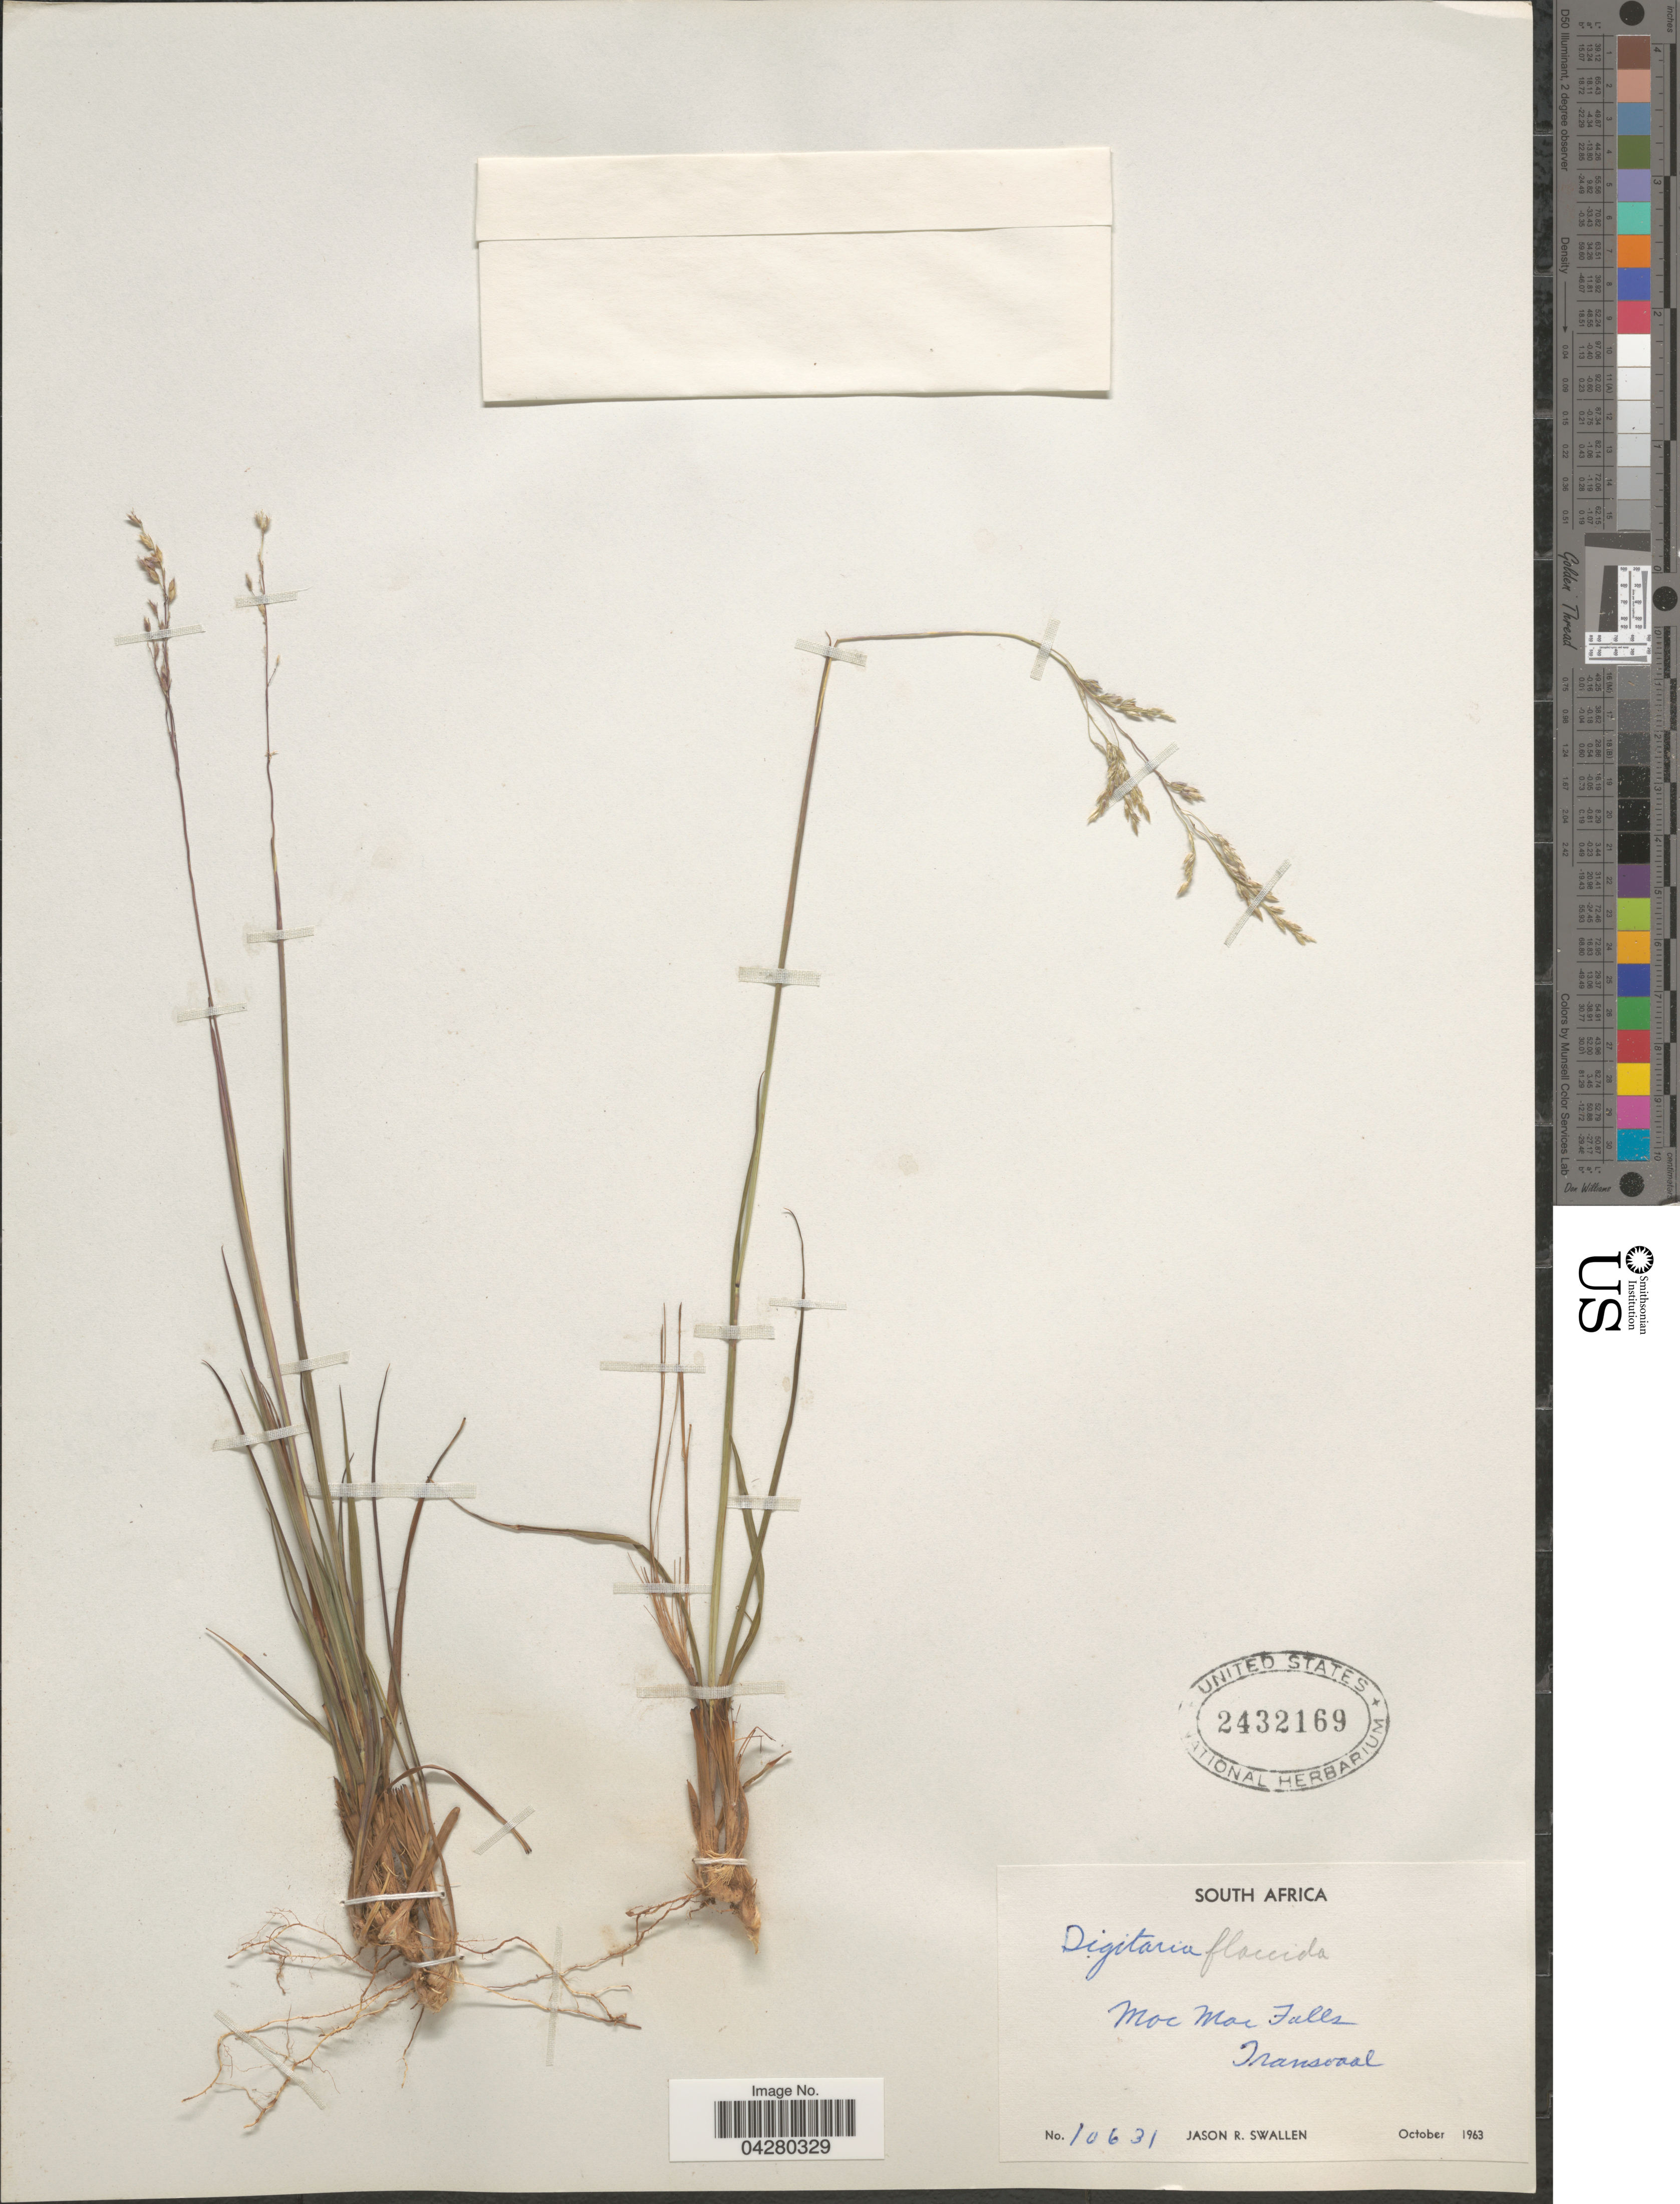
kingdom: Plantae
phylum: Tracheophyta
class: Liliopsida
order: Poales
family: Poaceae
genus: Digitaria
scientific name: Digitaria flaccida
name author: Stapf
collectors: J. R. Swallen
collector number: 10631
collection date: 1963-10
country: South Africa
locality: Mac Mac Falls. Transvaal.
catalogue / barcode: US 2432169